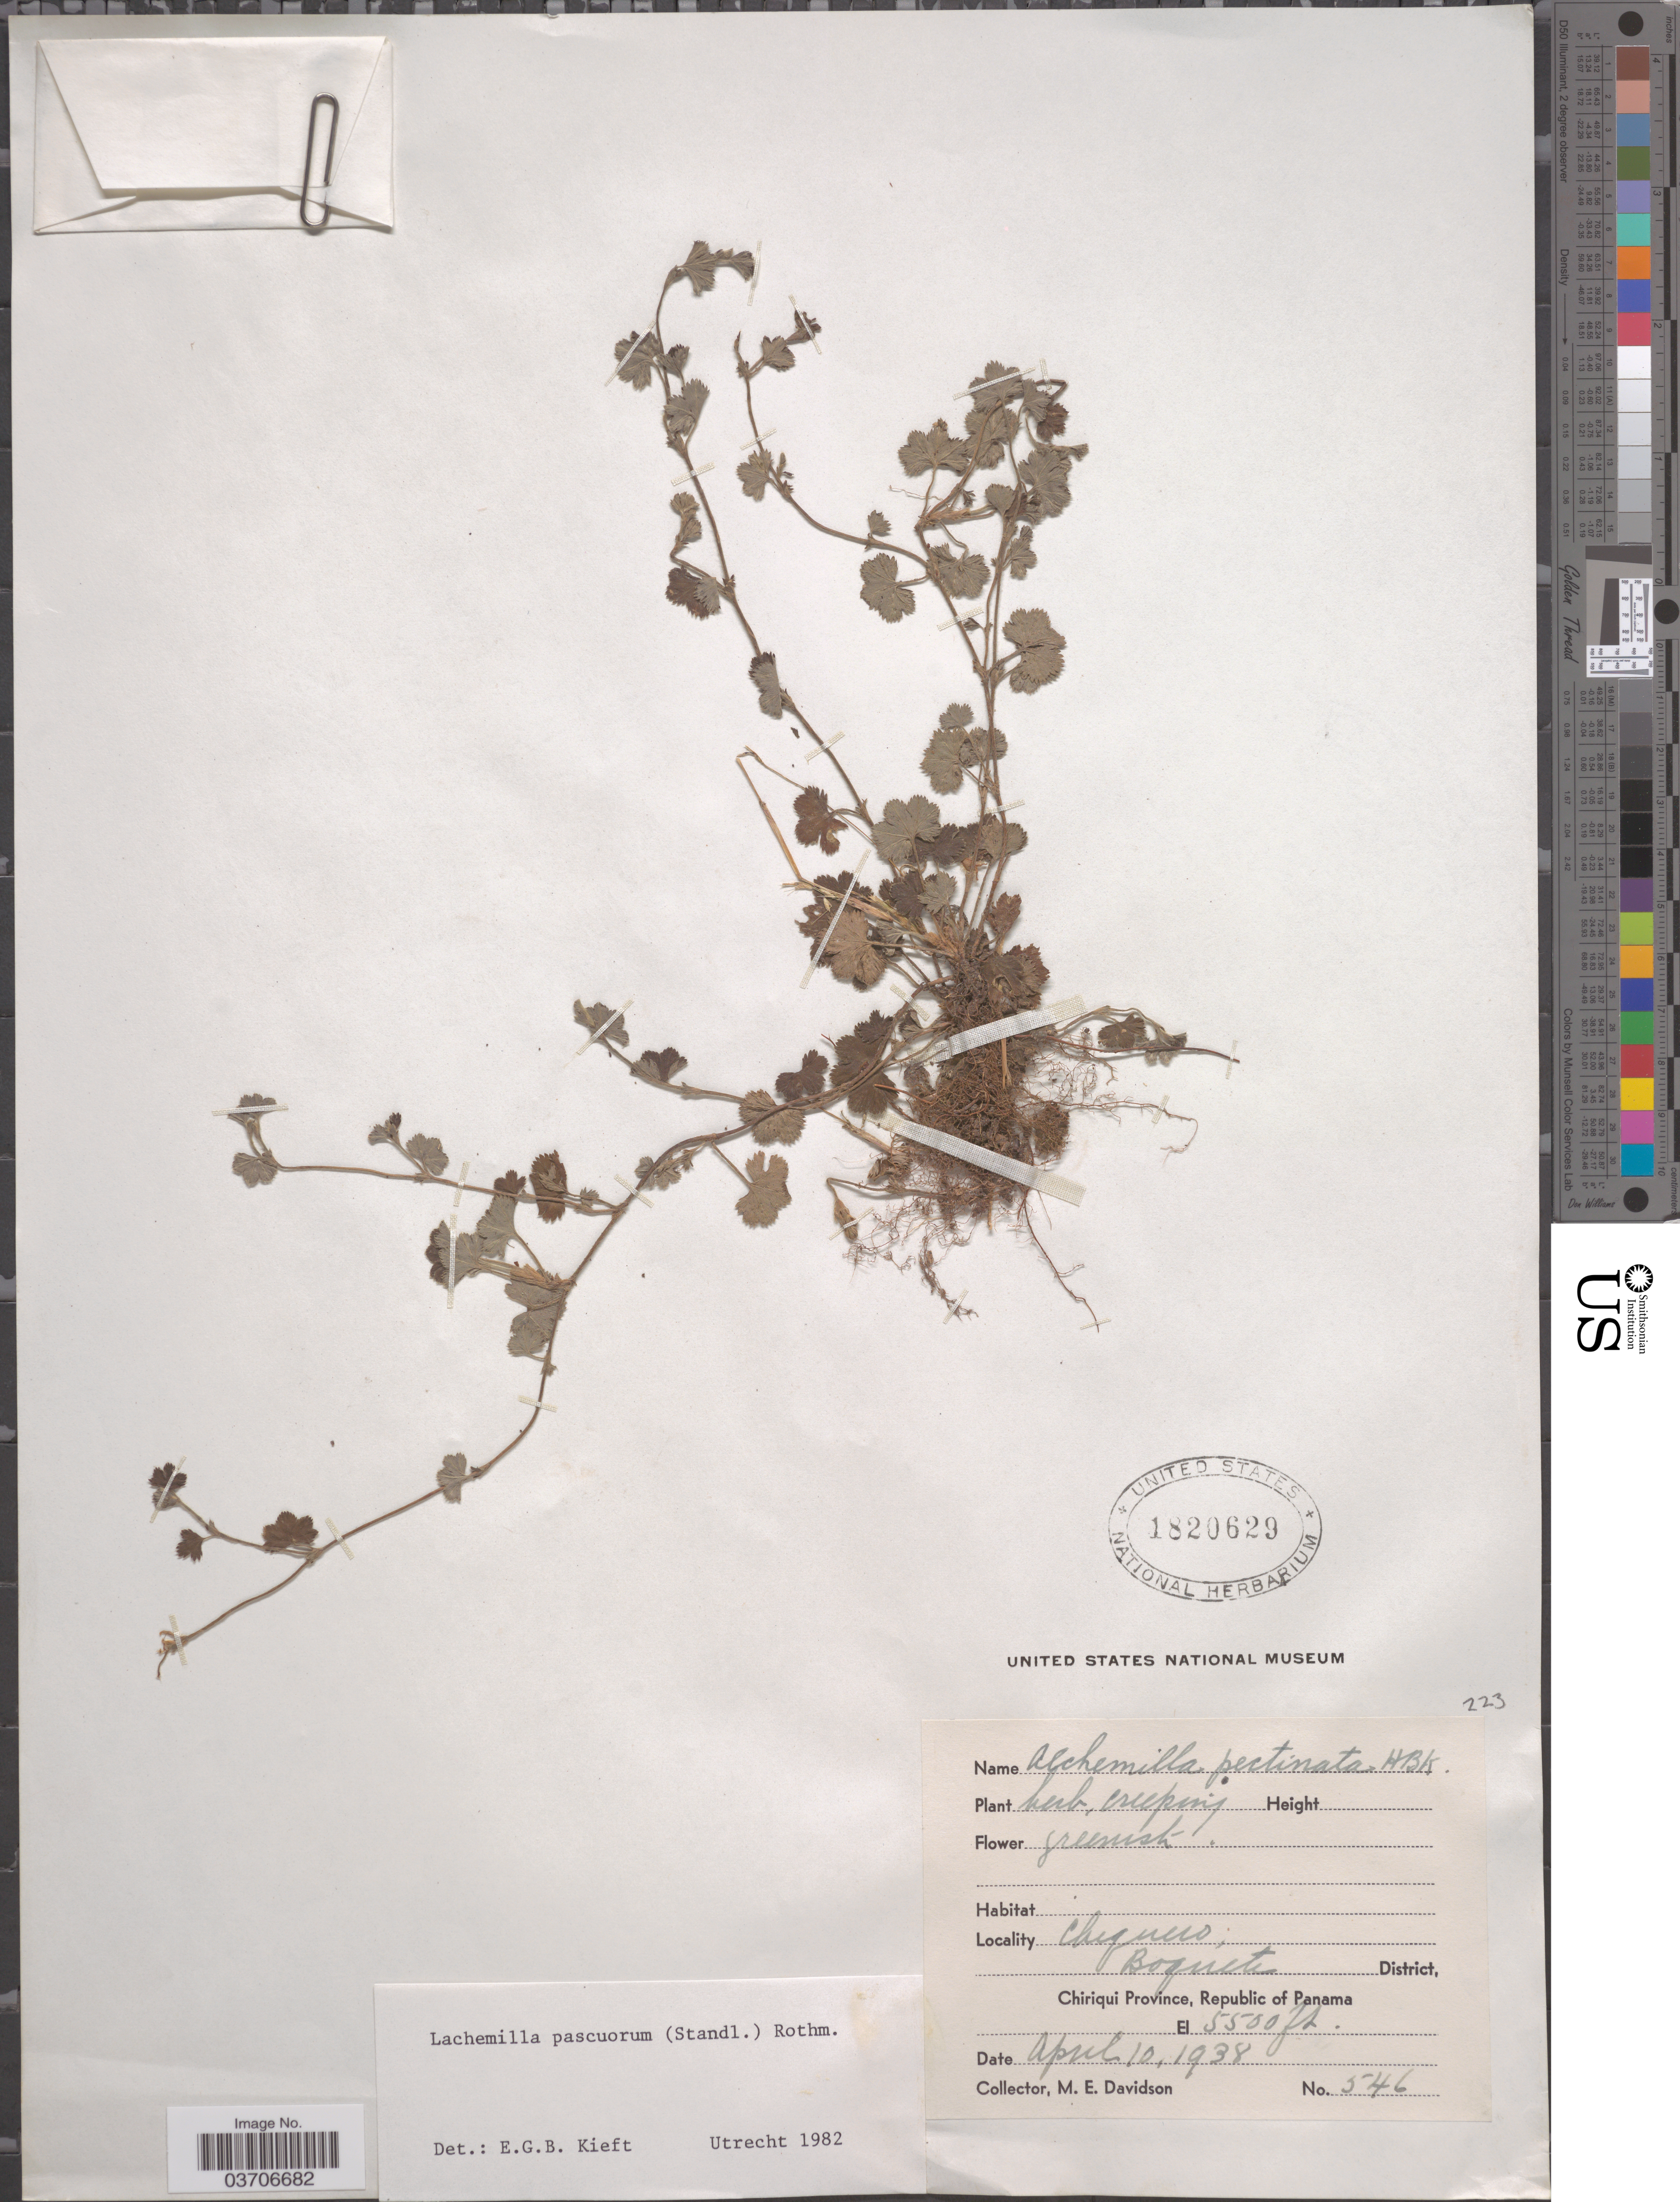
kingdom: Plantae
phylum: Tracheophyta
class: Magnoliopsida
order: Rosales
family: Rosaceae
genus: Lachemilla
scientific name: Lachemilla pascuorum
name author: (Standl.) Rothm.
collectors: M. E. Davidson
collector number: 546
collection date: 1938-04-10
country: Panama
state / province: Chiriqui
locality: Chiquero, Boquete District. Republic of Panama.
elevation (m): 1676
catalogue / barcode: US 1820629